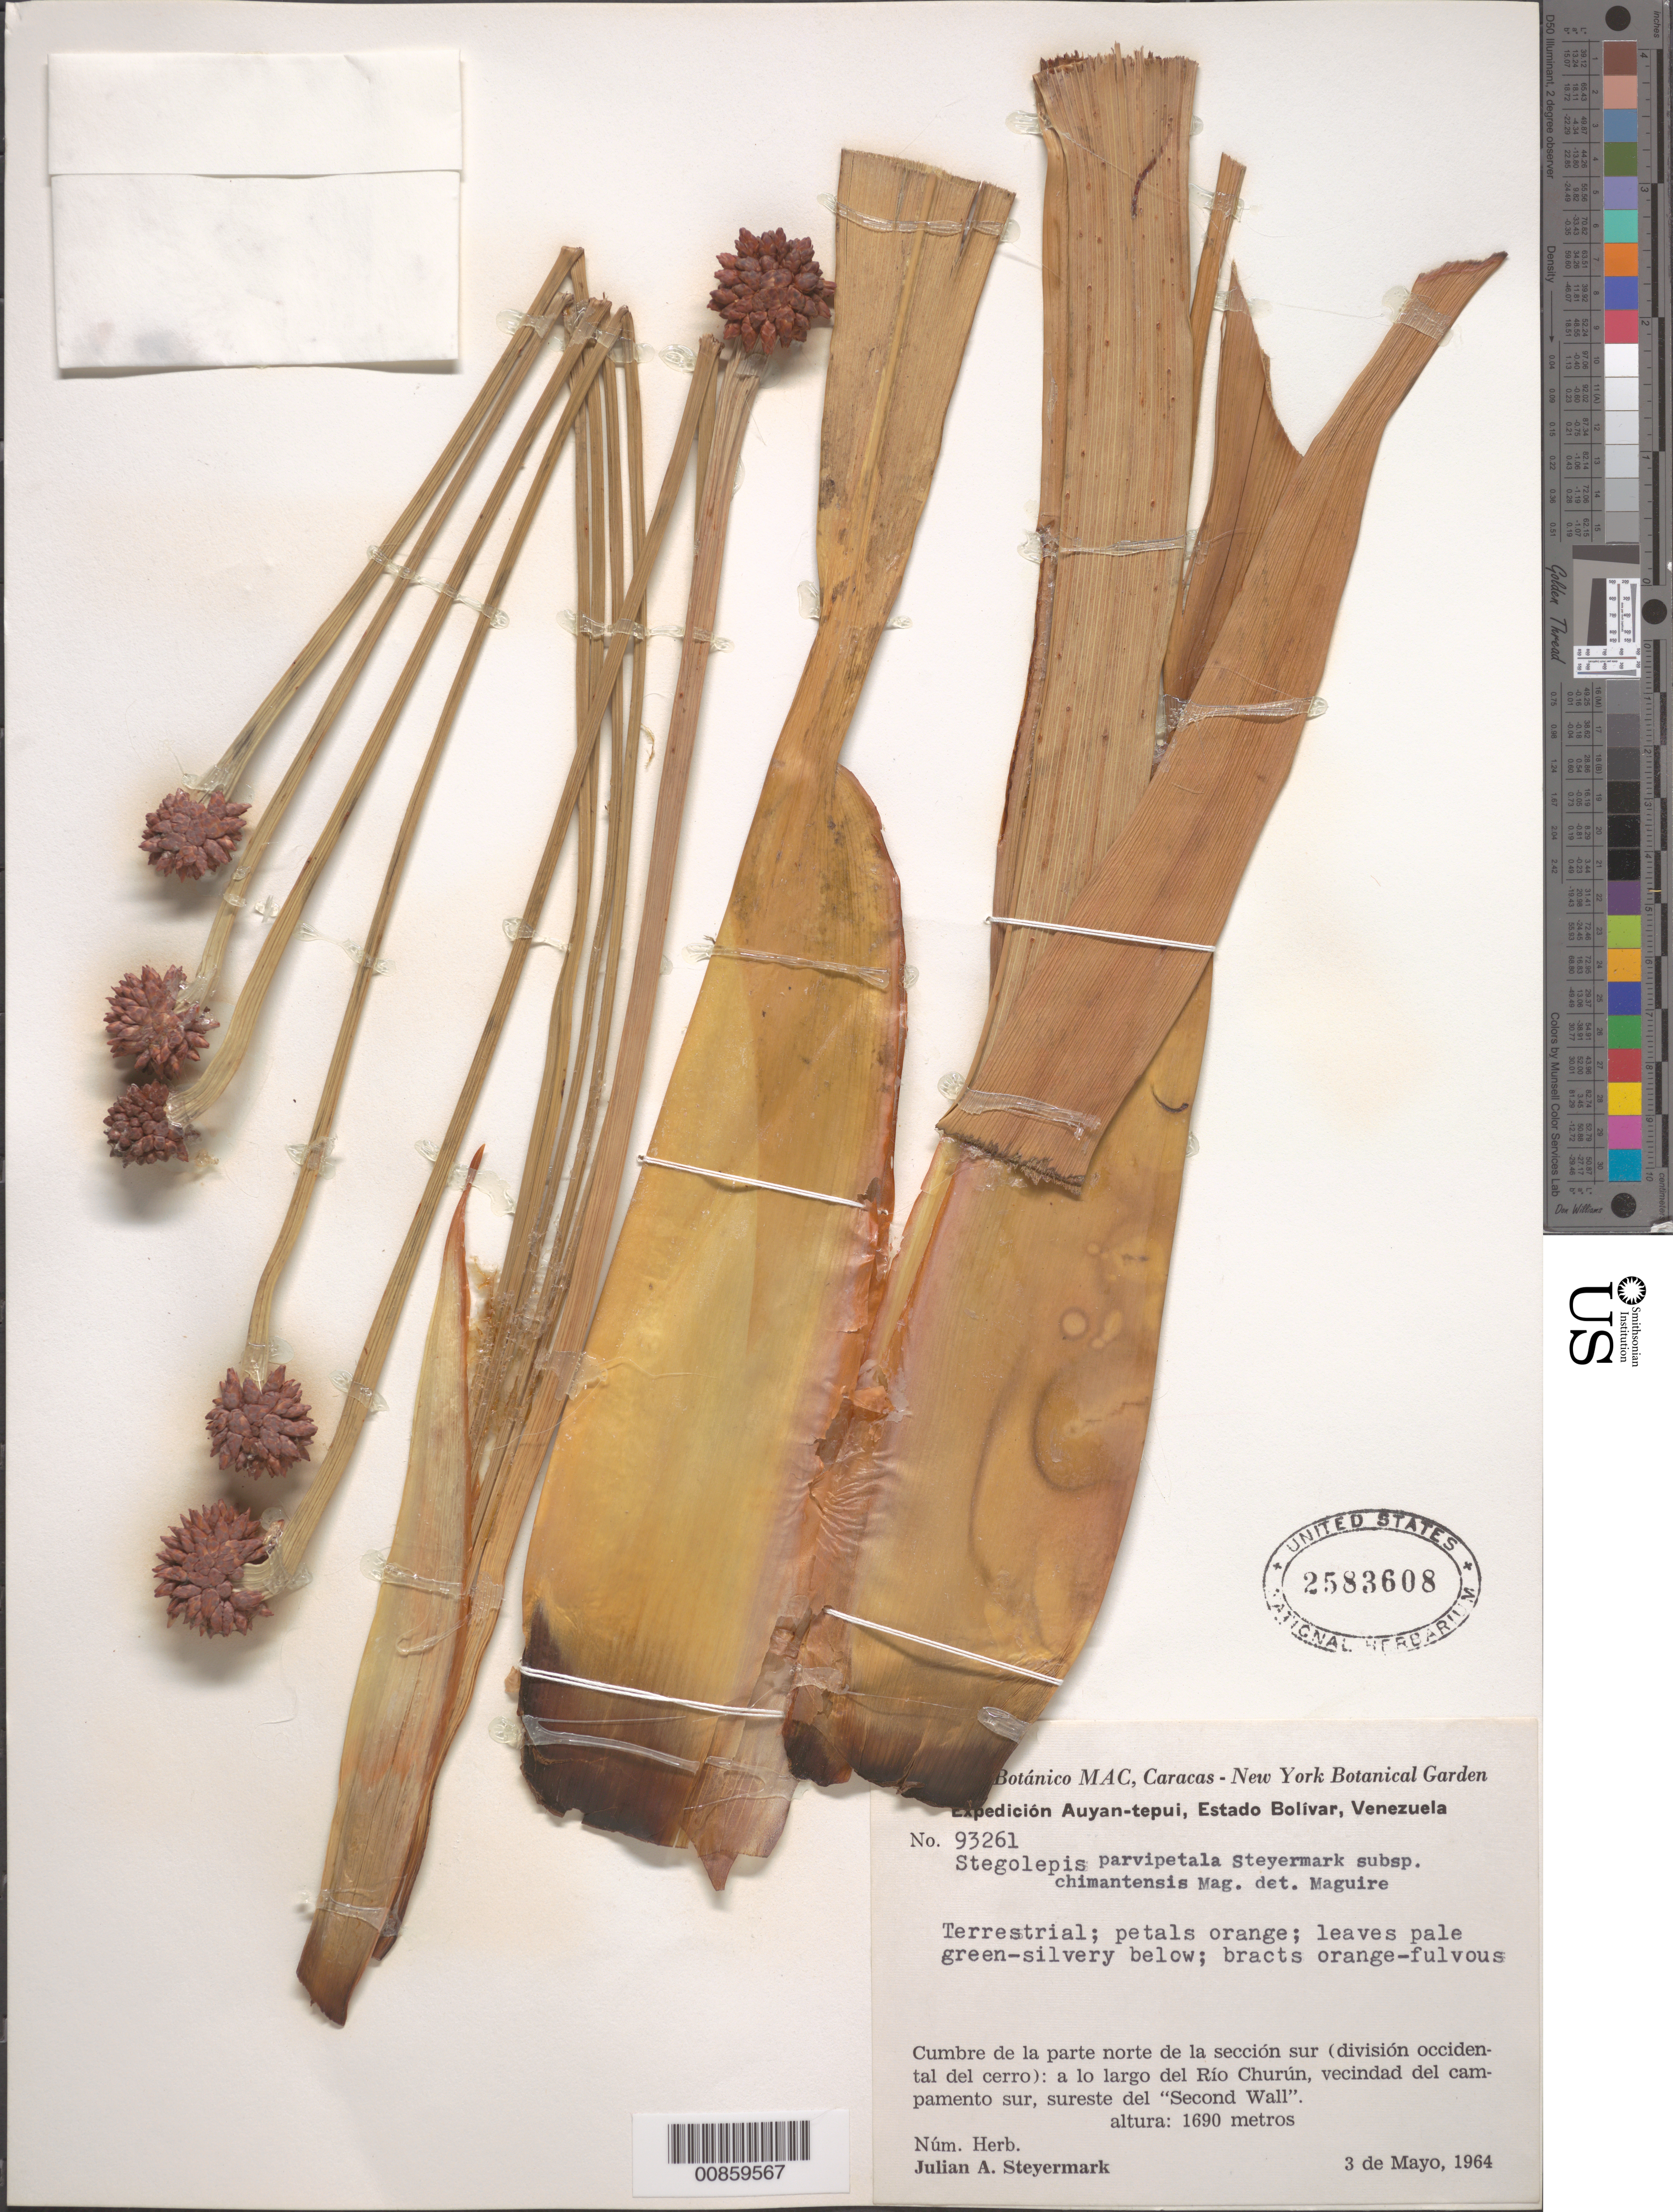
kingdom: Plantae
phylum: Tracheophyta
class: Liliopsida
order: Poales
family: Rapateaceae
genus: Stegolepis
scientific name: Stegolepis parvipetala subsp. chimantensis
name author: Maguire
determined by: Maguire, Bassett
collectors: J. Steyermark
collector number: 93261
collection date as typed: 3-May-64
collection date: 1964-05-03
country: Venezuela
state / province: Bolívar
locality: Auyan-tepuí, cumbre de la parte norte de la seccion sur (division occidental del cerro); Río Churún, vic del campamento sur, SE del "Second Wall"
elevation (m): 1690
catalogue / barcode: US 2583608